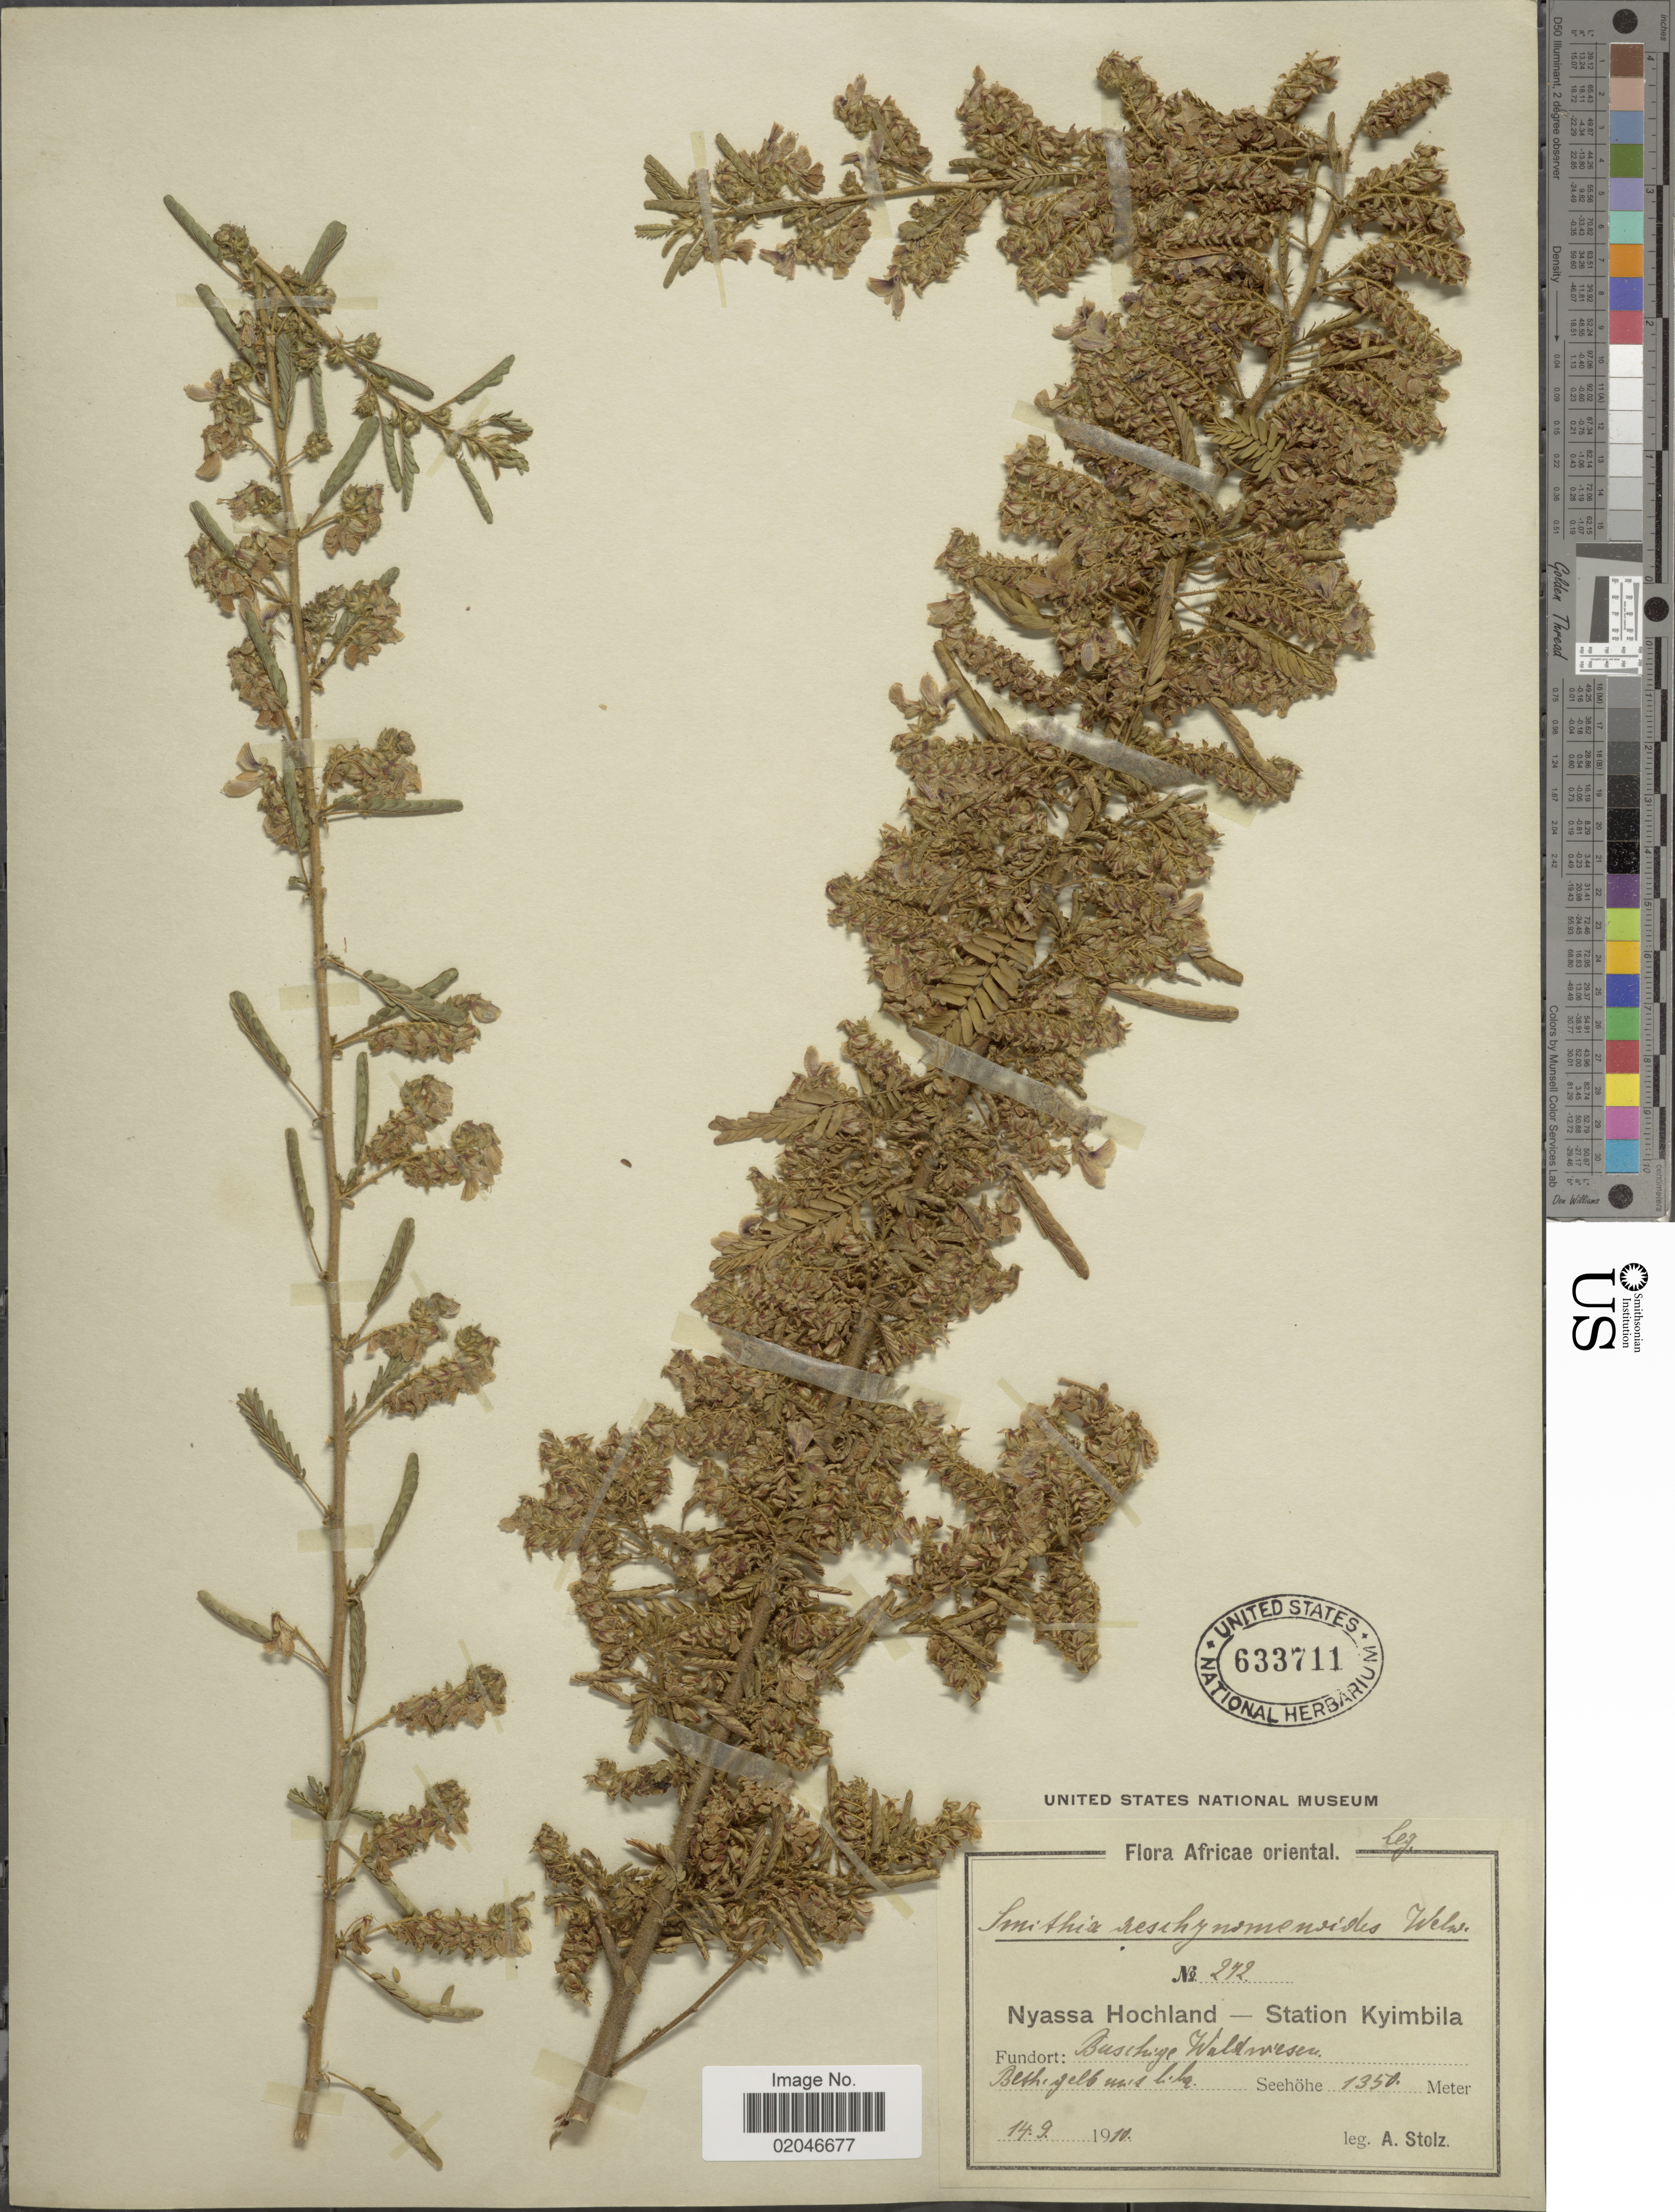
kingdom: Plantae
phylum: Tracheophyta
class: Magnoliopsida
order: Fabales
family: Fabaceae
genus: Kotschya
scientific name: Kotschya aeschnomenoides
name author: (Baker) Dewit & P.A. Duvign.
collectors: A. Stolz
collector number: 272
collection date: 1910-09-14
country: Tanzania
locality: Africae oriental, Nyassa Hochland -Station Kyimbila, Fundort Buschige Waldwiesen [illegible text]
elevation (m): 1350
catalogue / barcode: US 633711